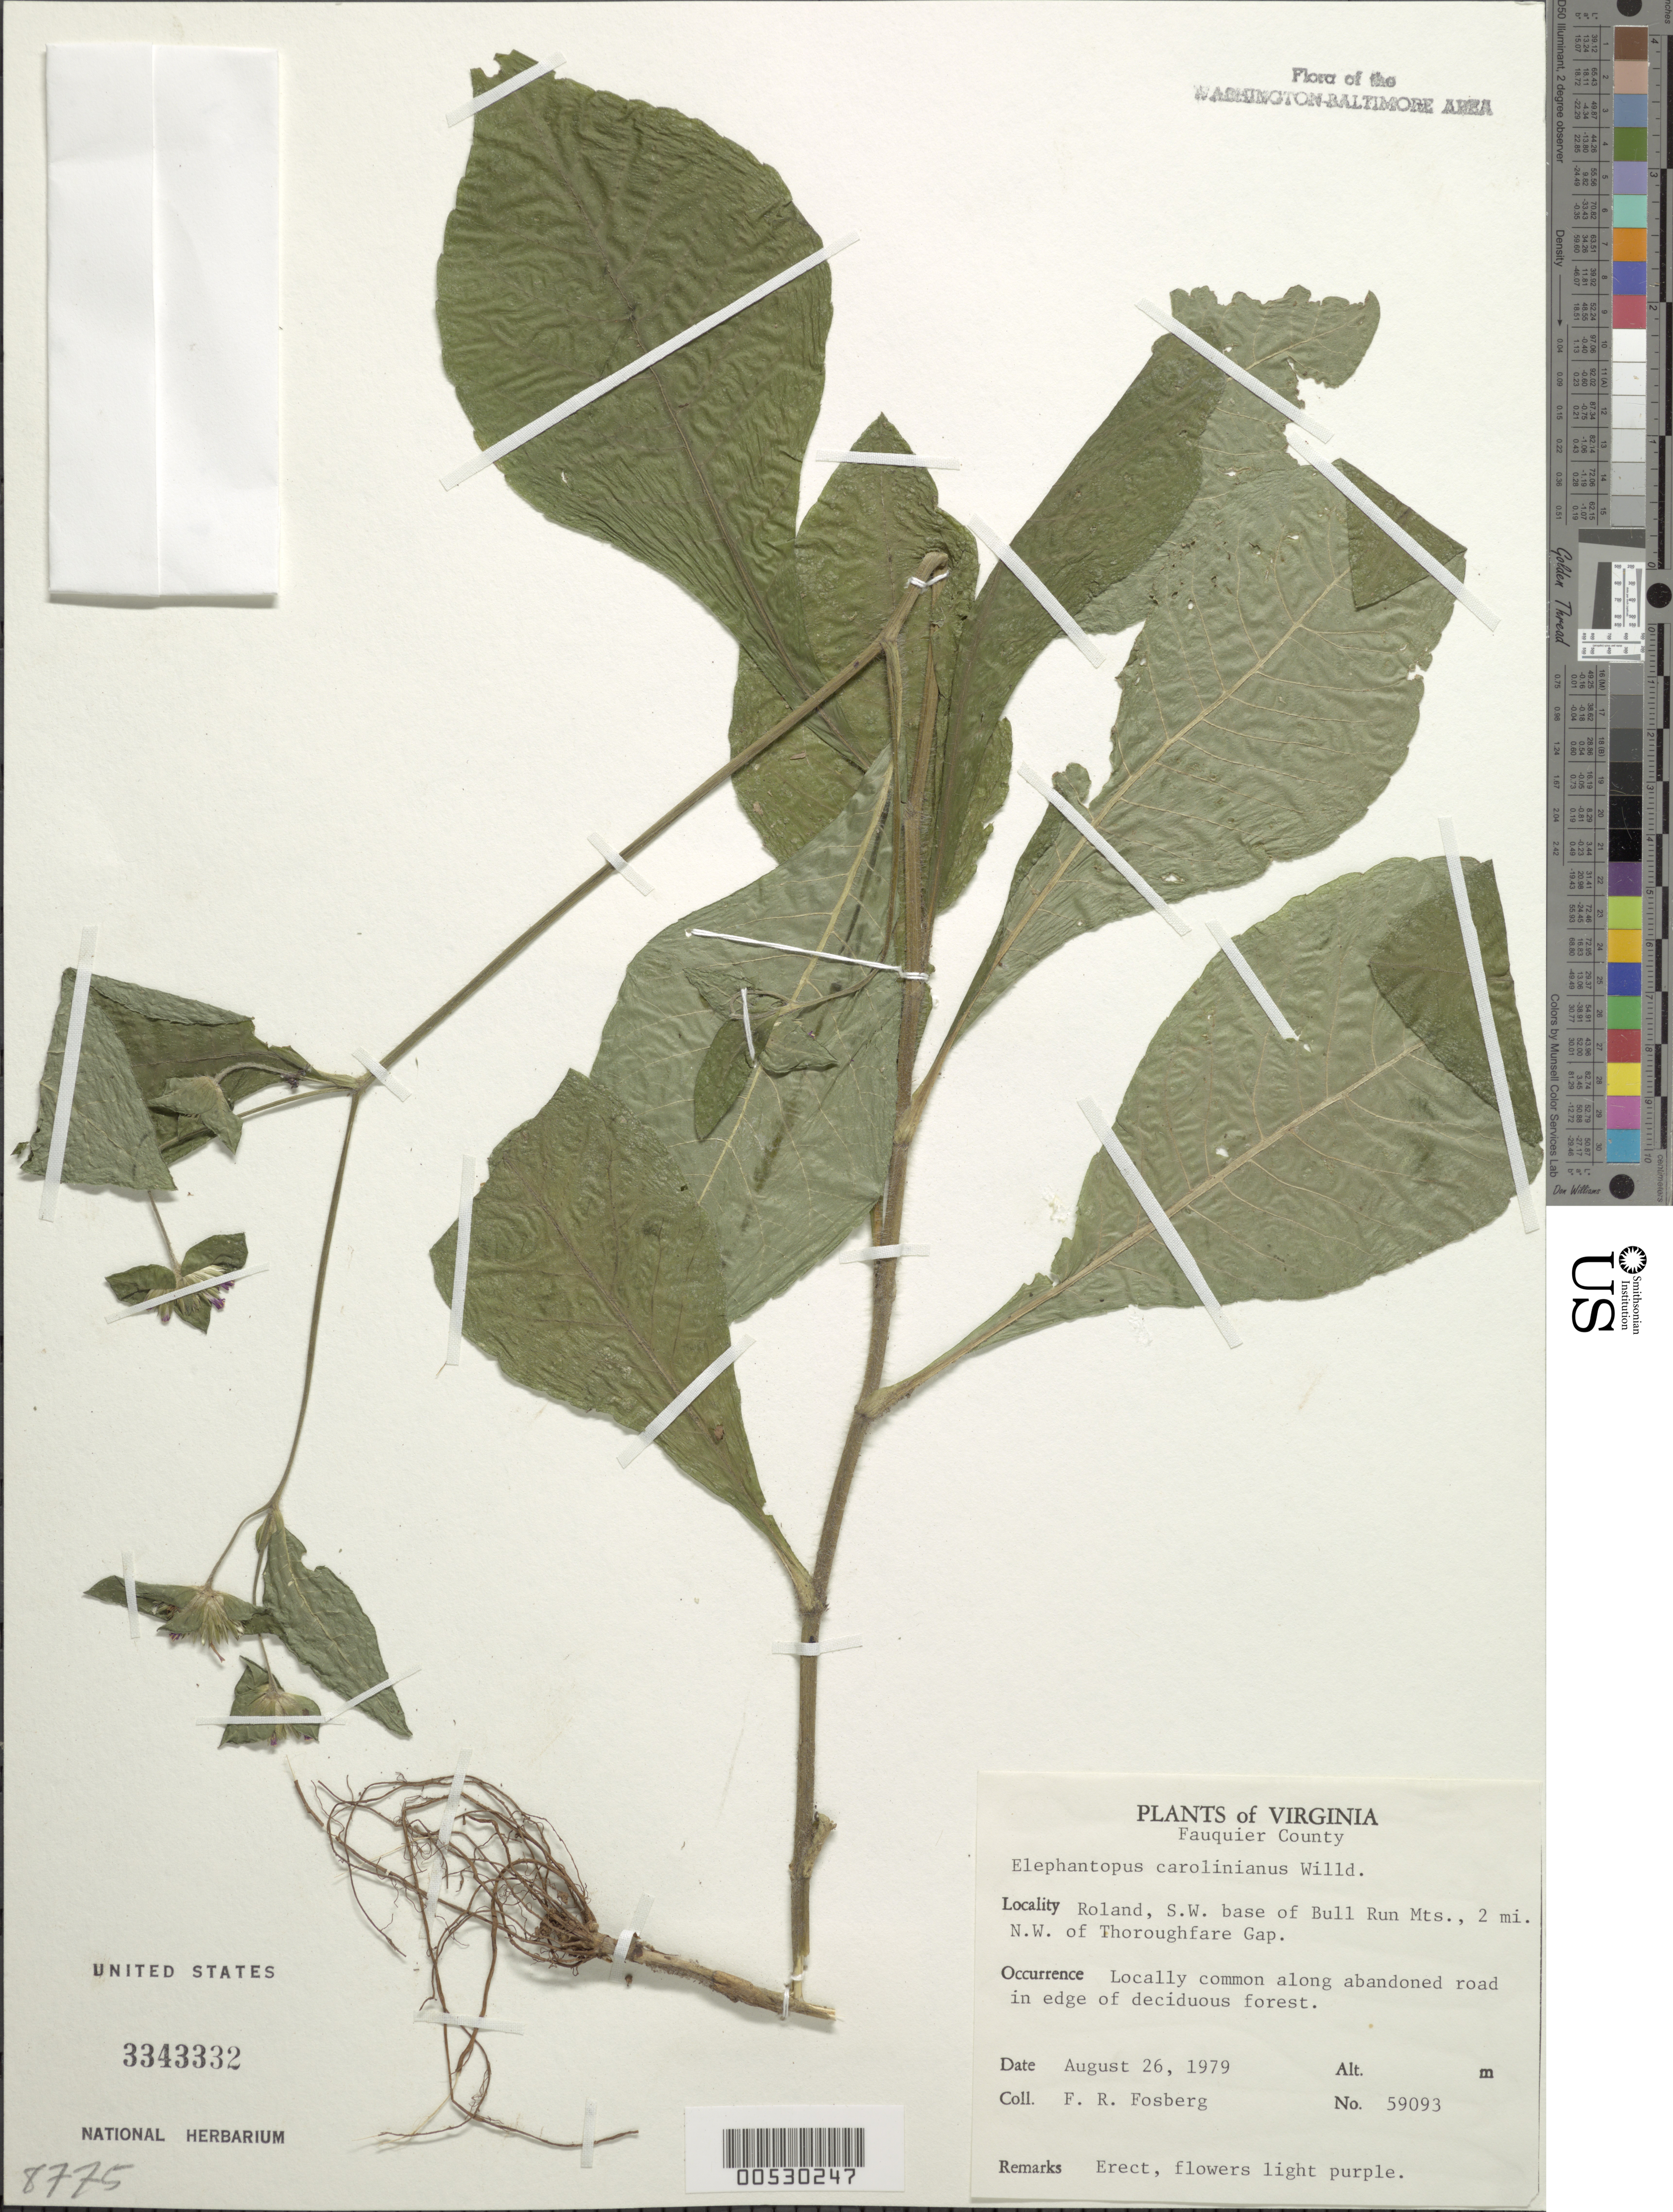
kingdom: Plantae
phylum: Tracheophyta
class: Magnoliopsida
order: Asterales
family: Asteraceae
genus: Elephantopus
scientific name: Elephantopus carolinianus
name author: Raeusch.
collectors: F. R. Fosberg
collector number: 59093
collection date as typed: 26 Aug 1979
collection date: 1979-08-26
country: United States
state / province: Virginia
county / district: Fauquier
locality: Roland, SW base of Bull Run Mts., NW of Thoroughfare Gap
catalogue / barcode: US 3343332